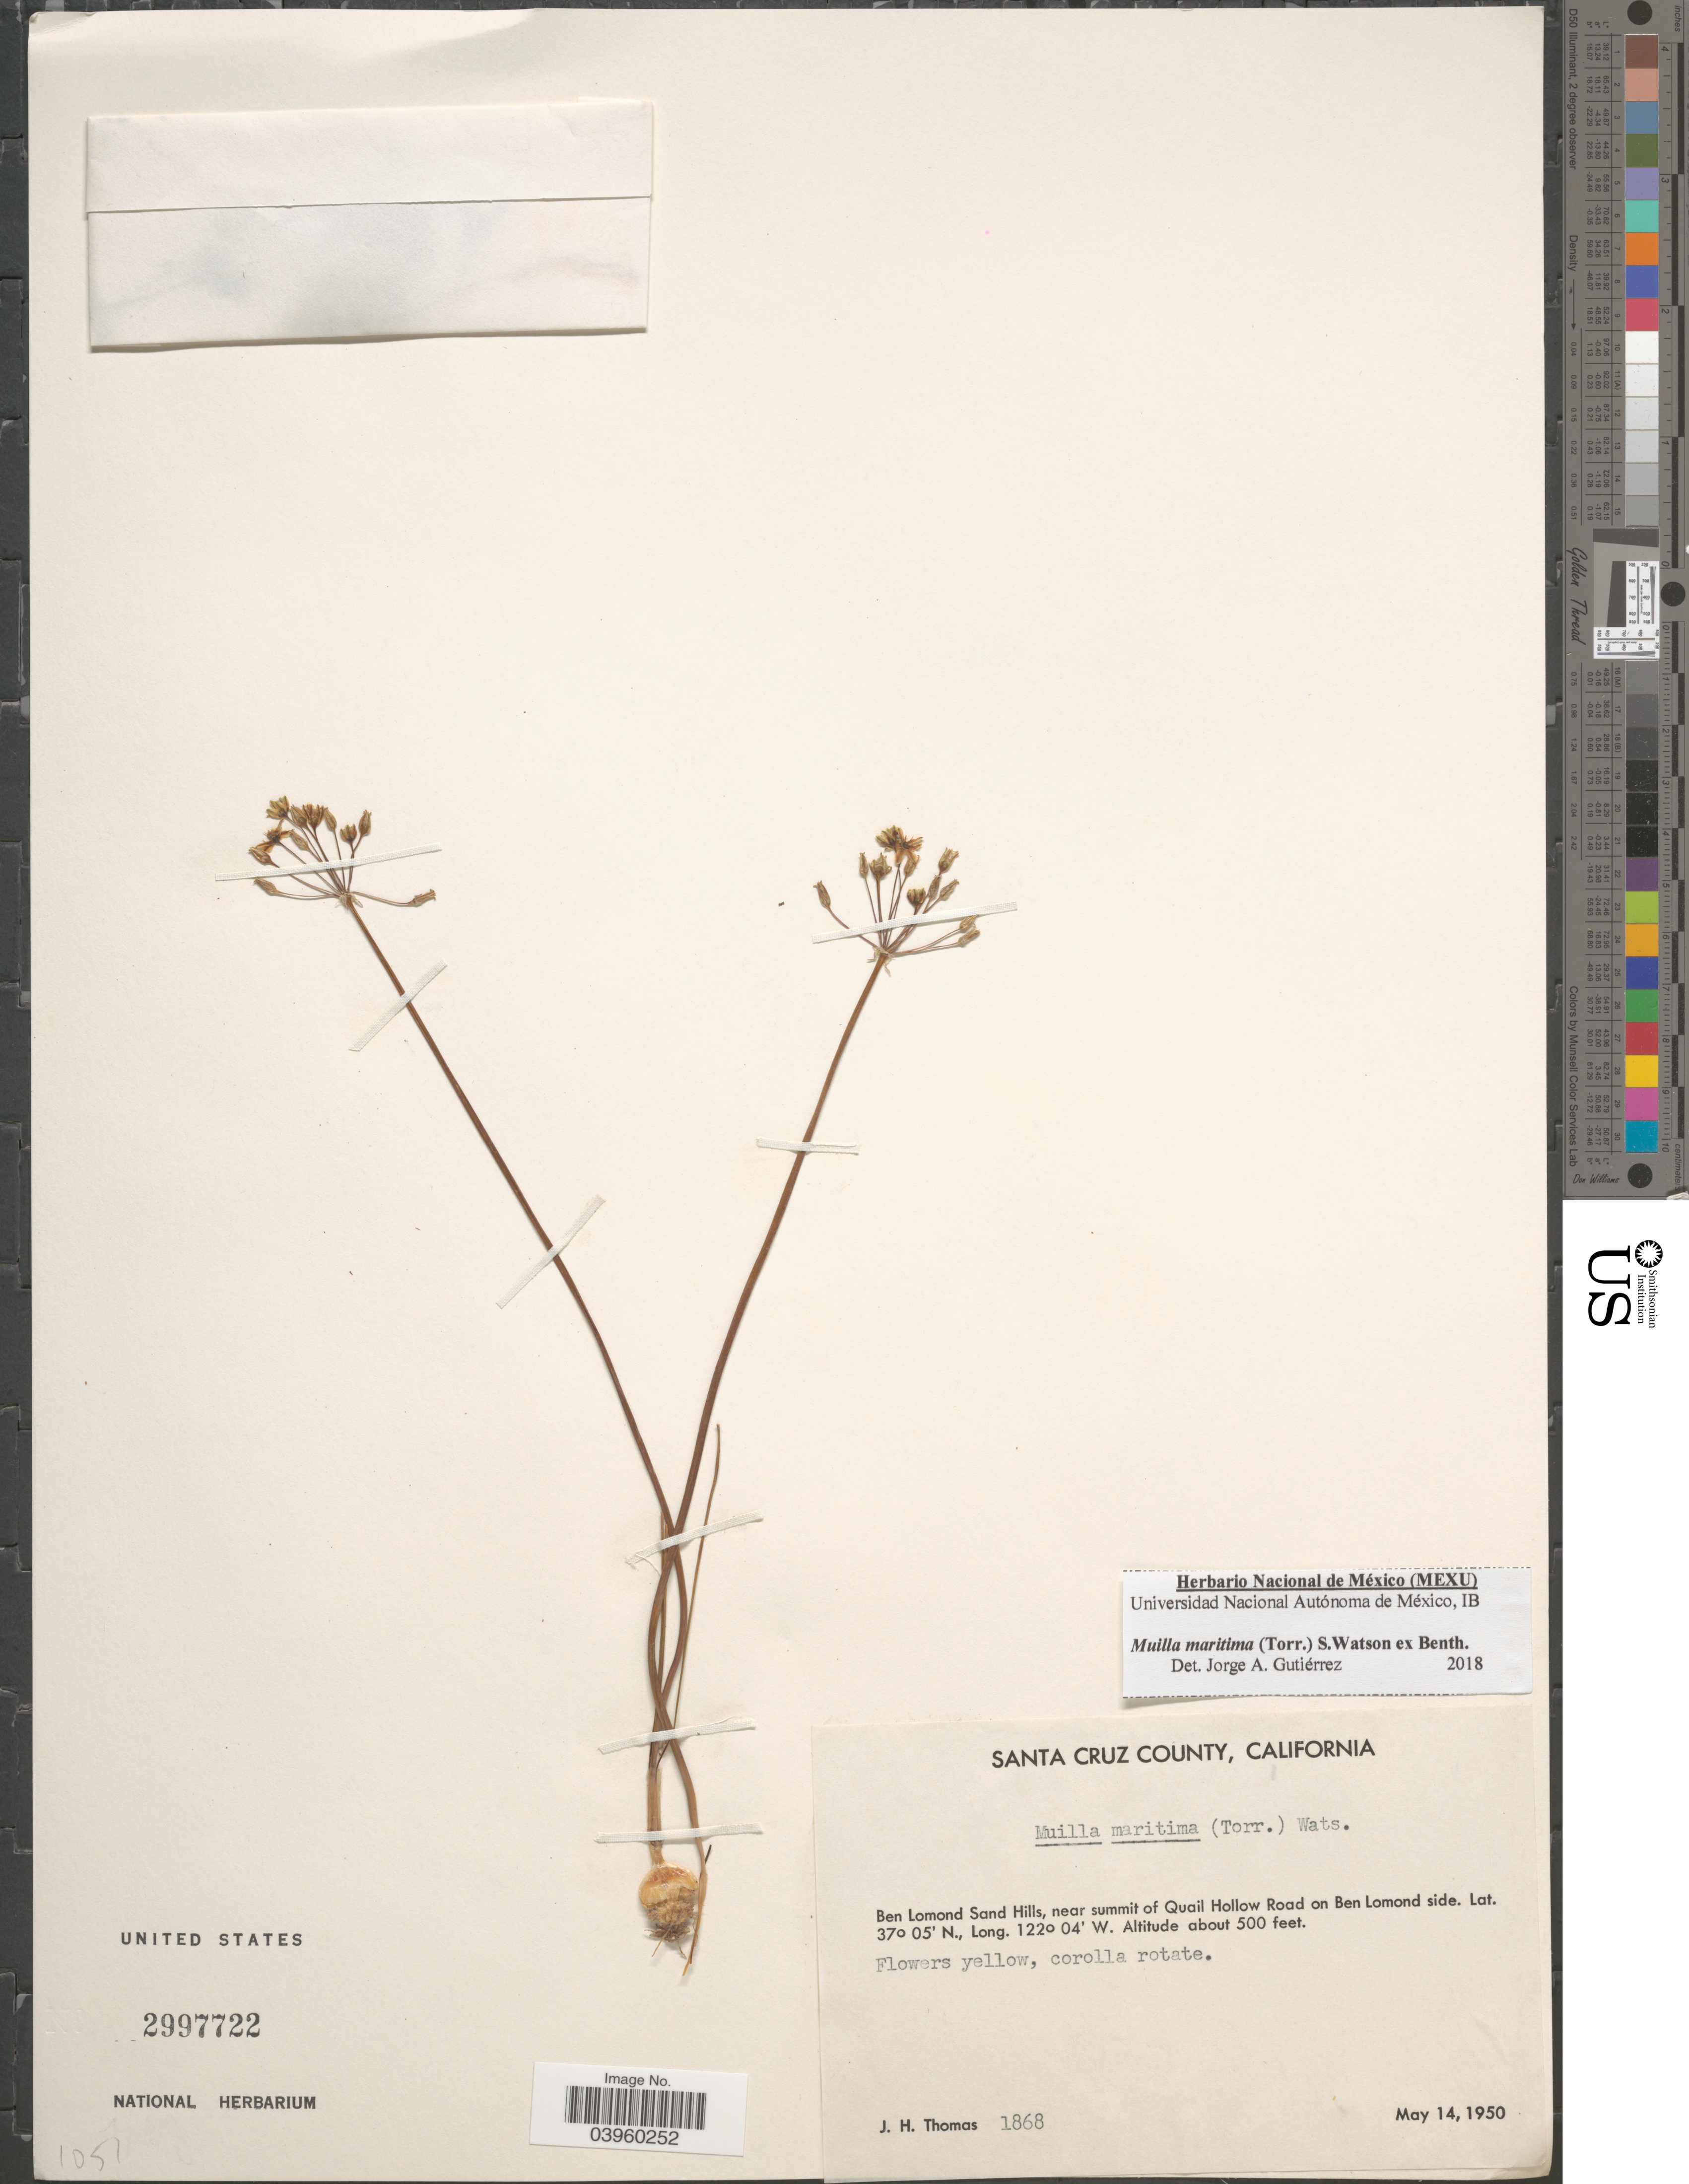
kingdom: Plantae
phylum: Tracheophyta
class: Liliopsida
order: Asparagales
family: Asparagaceae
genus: Muilla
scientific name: Muilla maritima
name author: (Torr.) S. Watson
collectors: J. H. Thomas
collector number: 1868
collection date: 1950-05-14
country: United States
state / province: California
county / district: Santa Cruz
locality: Santa Cruz County. Ben Lomond Sand Hills, near summit of Quail Hollow Road on Ben Lomond side.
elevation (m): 152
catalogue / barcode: US 2997722